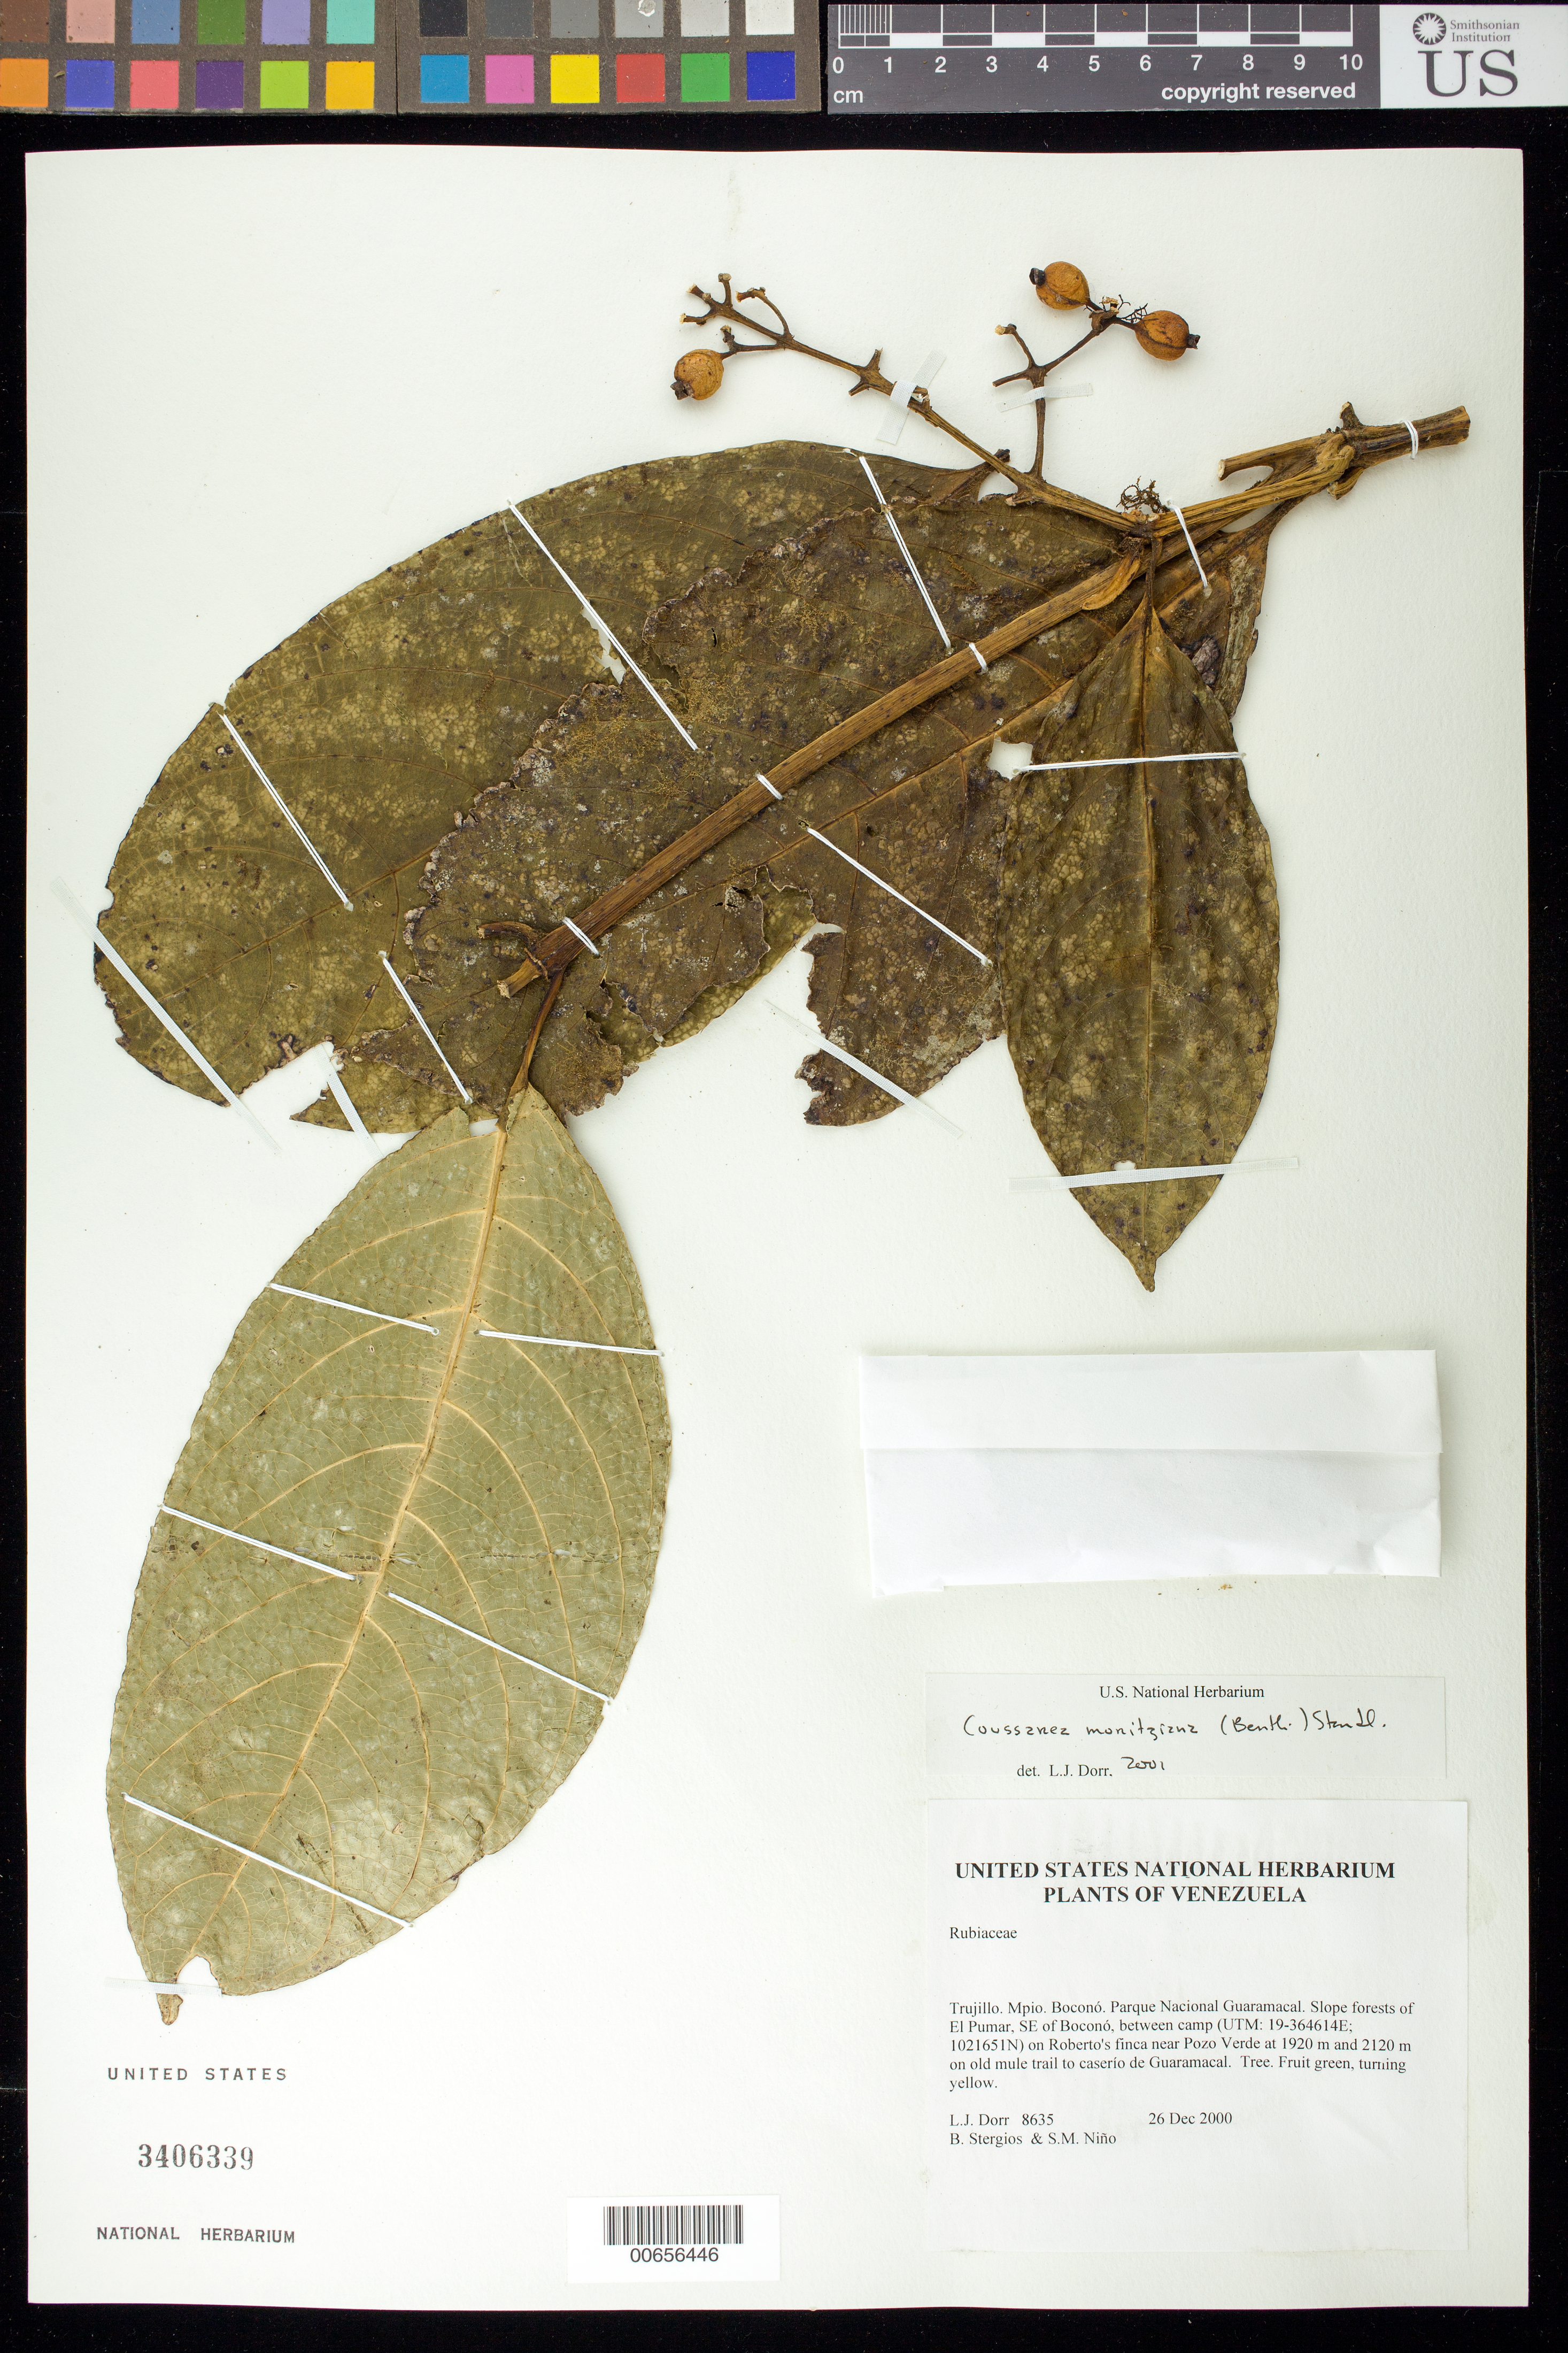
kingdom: Plantae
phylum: Tracheophyta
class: Magnoliopsida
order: Gentianales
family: Rubiaceae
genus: Coussarea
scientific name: Coussarea moritziana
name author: (Benth.) Standl.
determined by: Dorr, L. J., (BOT), Smithsonian Institution - National Museum of Natural History (UNITED STATES)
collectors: L. J. Dorr, B. G. Stergios & S. M. Niño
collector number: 8635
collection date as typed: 26 Dec 2000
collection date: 2000-12-26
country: Venezuela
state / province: Trujillo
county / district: Boconó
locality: Parque Nacional Guaramacal. El Pumar, SE of Boconó, between camp on Roberto's finca near Pozo Verde at 1920 m and 2120 m on old mule trail to caserío de Guaramacal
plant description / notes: COL, CTES, PORT, US, VEN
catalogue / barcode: US 3406339